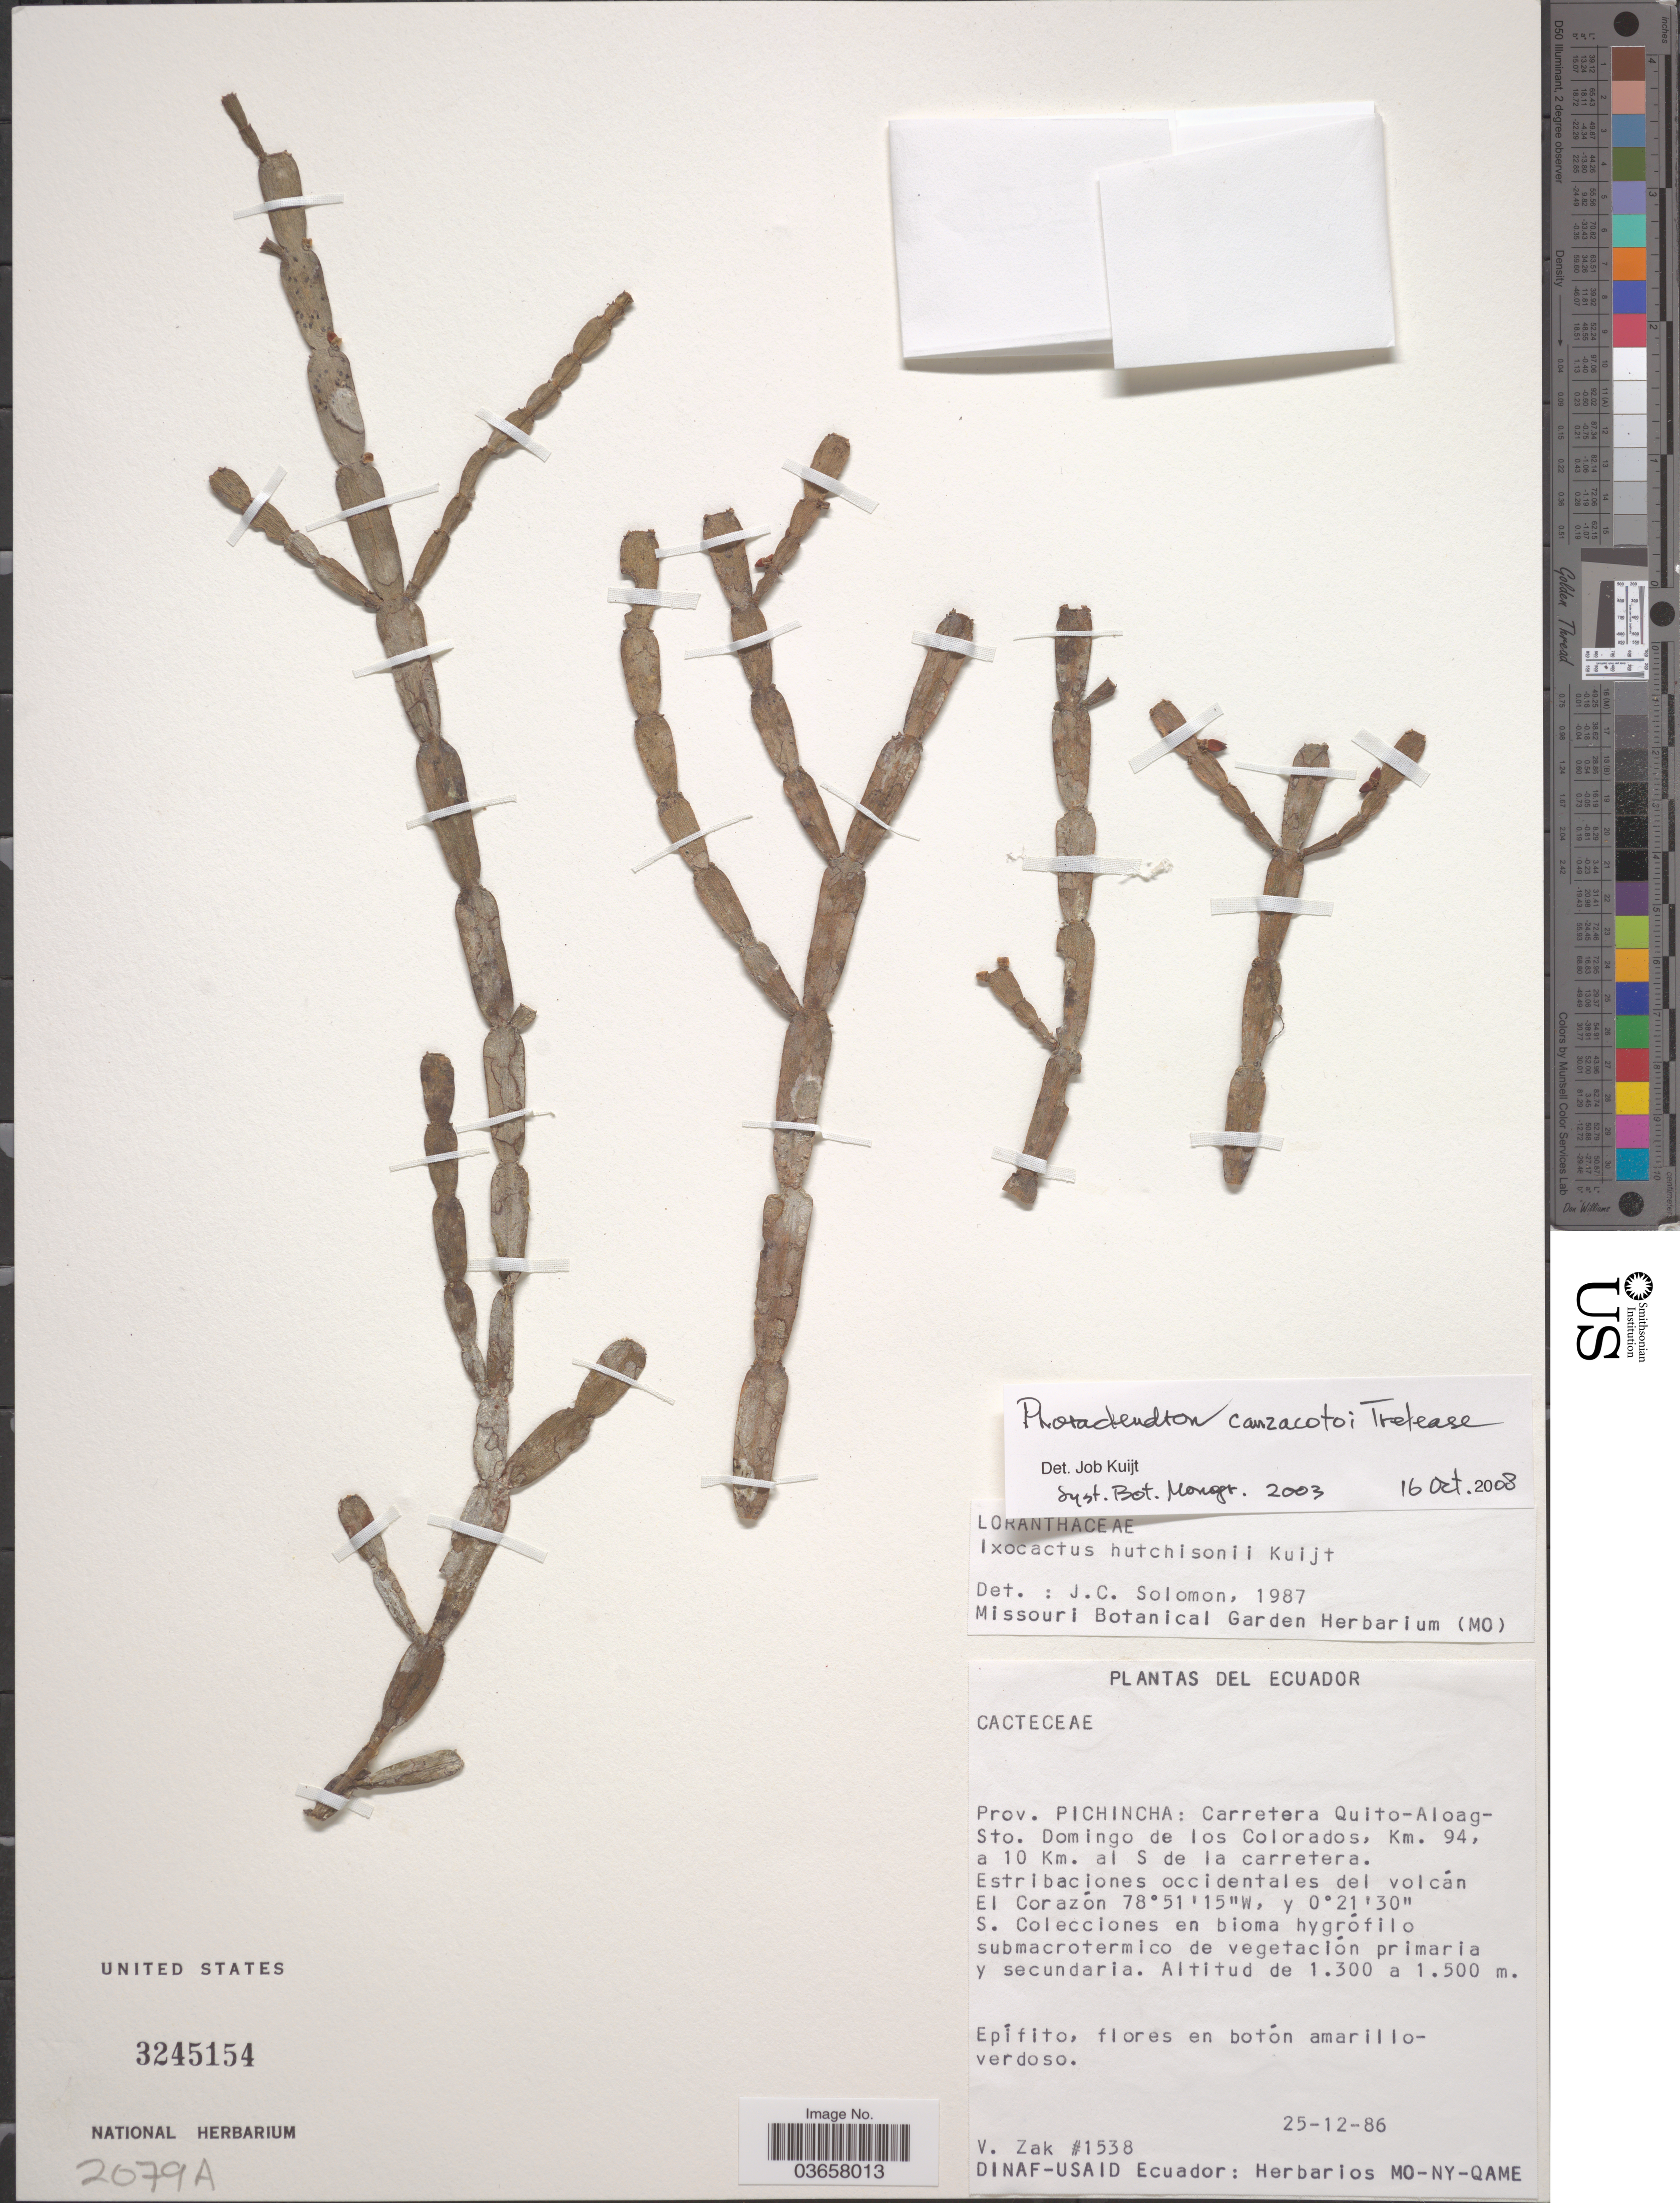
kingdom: Plantae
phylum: Tracheophyta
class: Magnoliopsida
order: Santalales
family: Viscaceae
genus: Phoradendron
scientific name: Phoradendron canzacotoi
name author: Trel.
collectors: V. Zak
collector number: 1538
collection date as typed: Transcribed d/m/y: 25/12/86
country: Ecuador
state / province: Pichincha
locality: Carretera Quito-Aloag-St. Domingo de los Colorados, Km. 94, a 10 Km. al S de la carretera. Estribaciones occidentales del volcán El Corazón.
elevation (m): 1300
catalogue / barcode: US 3245154